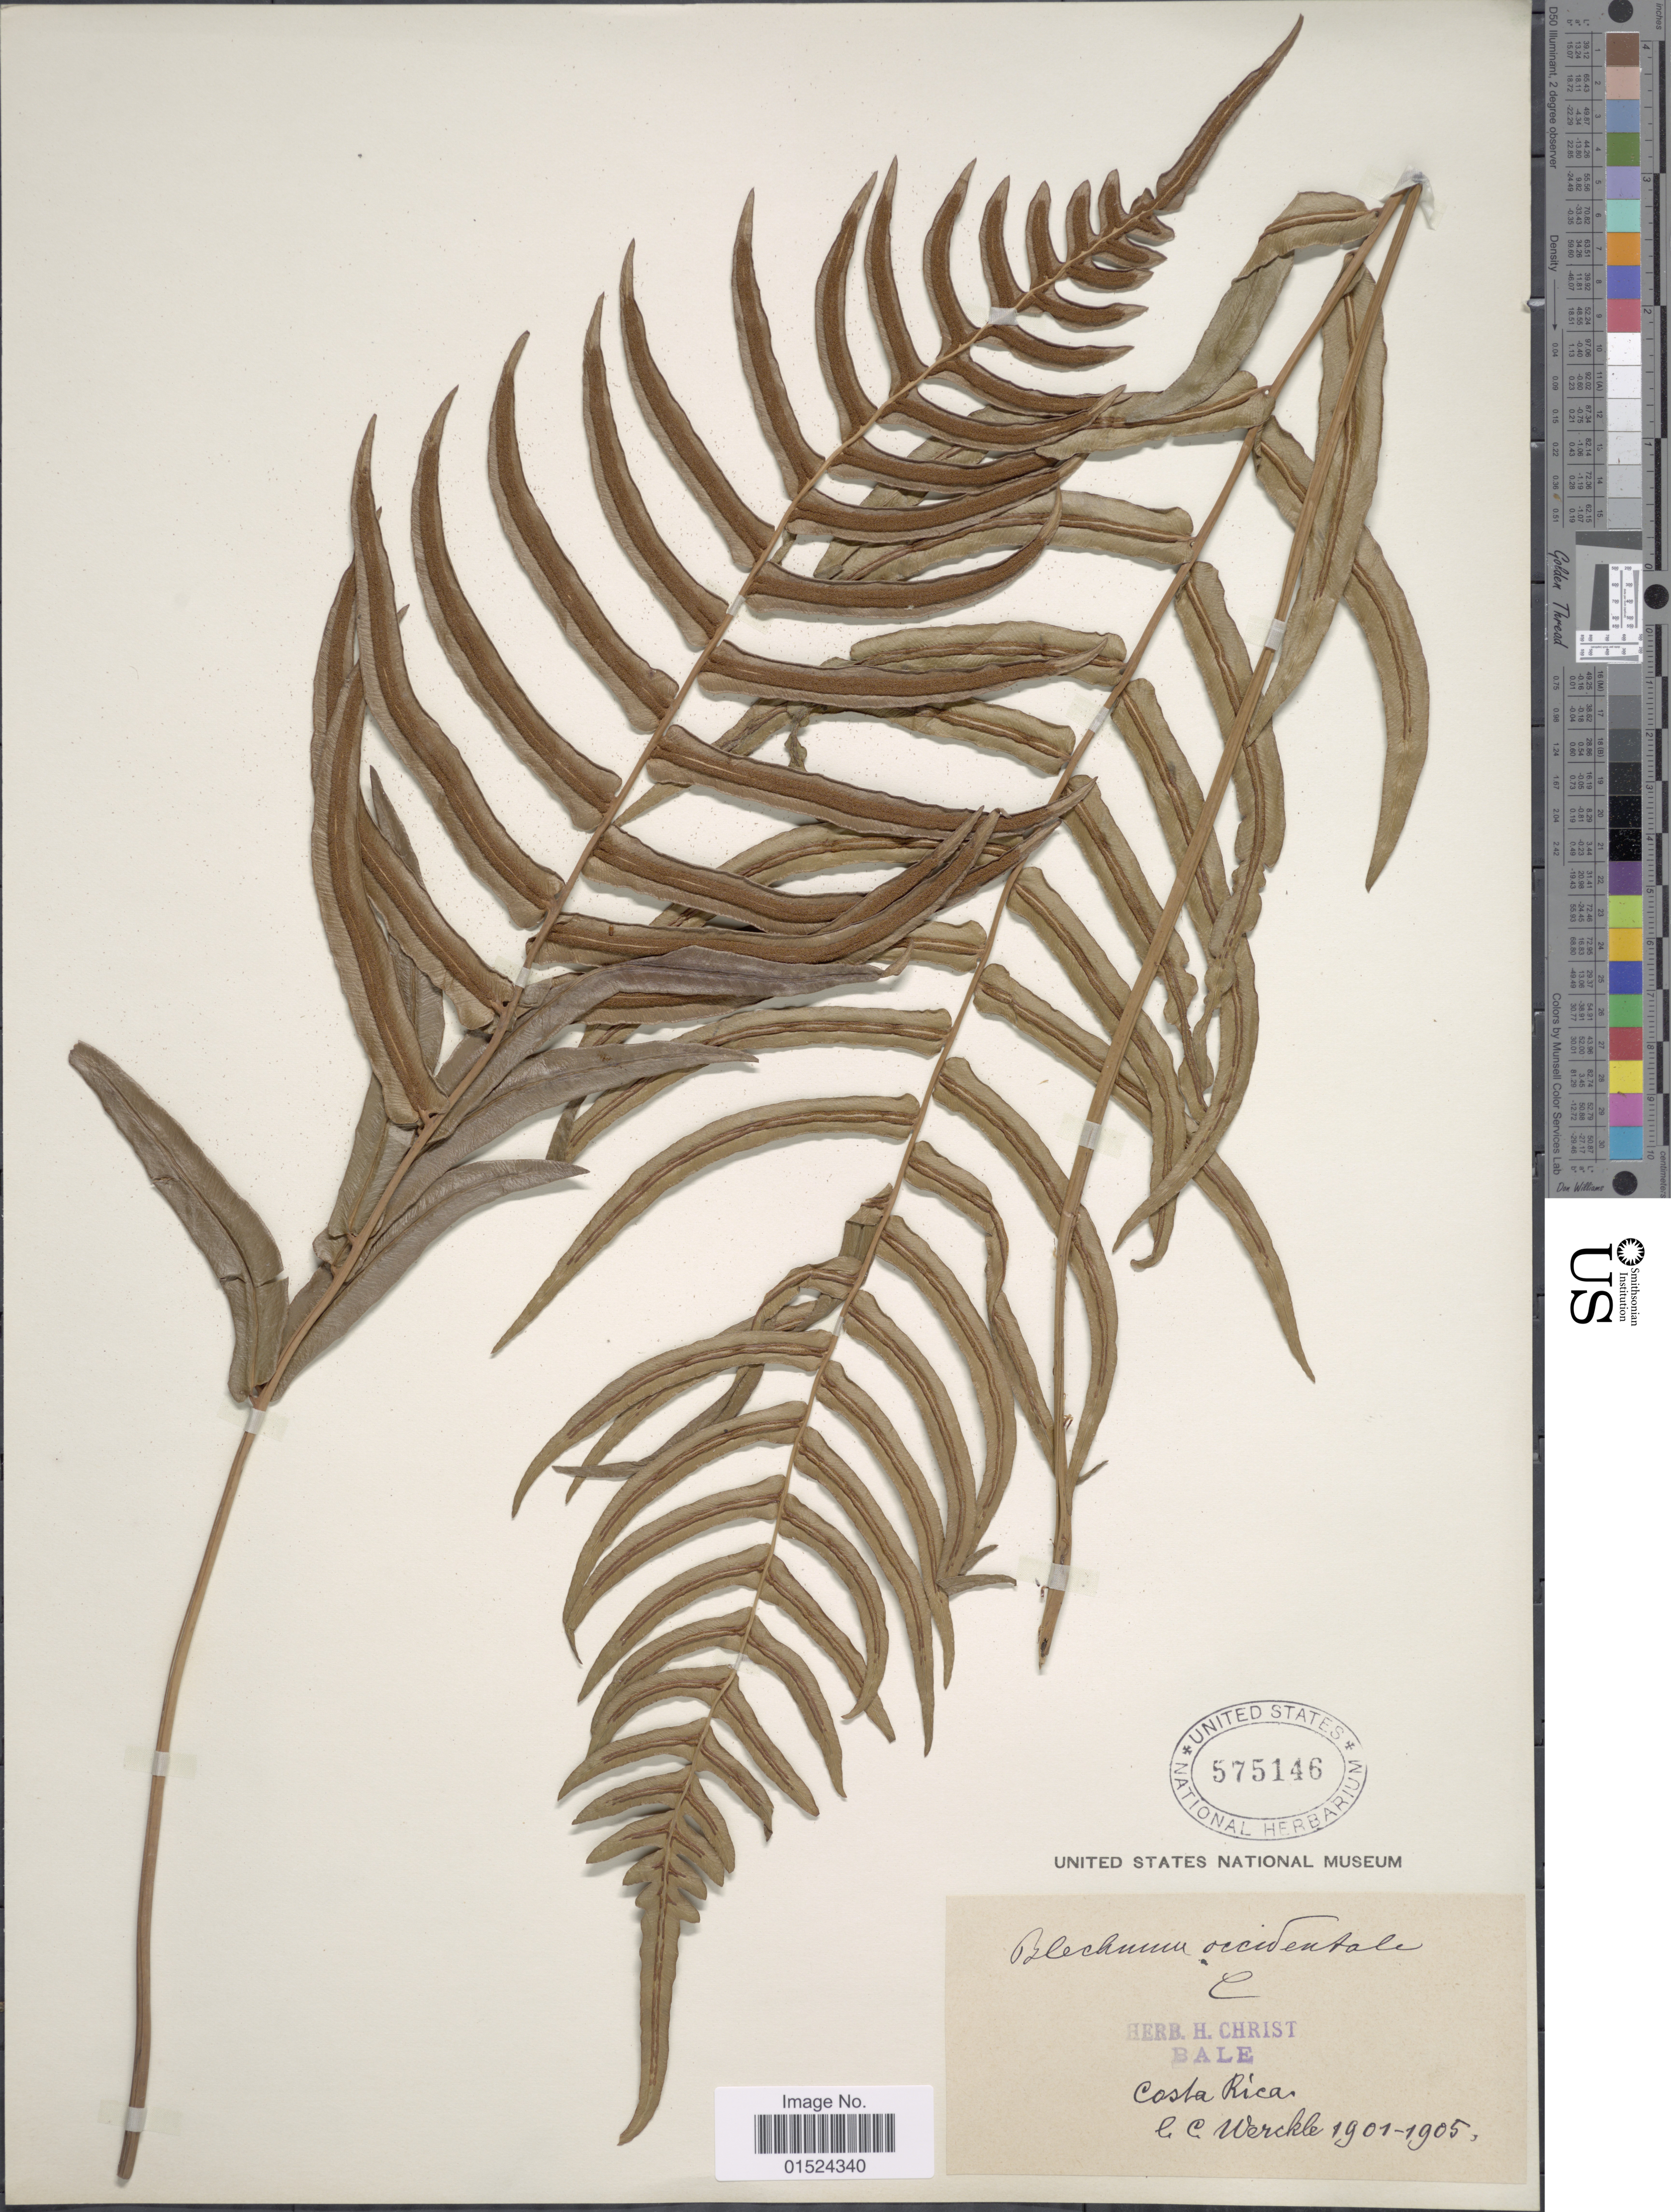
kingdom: Plantae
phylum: Tracheophyta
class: Polypodiopsida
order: Polypodiales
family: Blechnaceae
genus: Blechnum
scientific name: Blechnum occidentale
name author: L.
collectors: C. C Wercklé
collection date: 1901/1905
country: Costa Rica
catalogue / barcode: US 575146